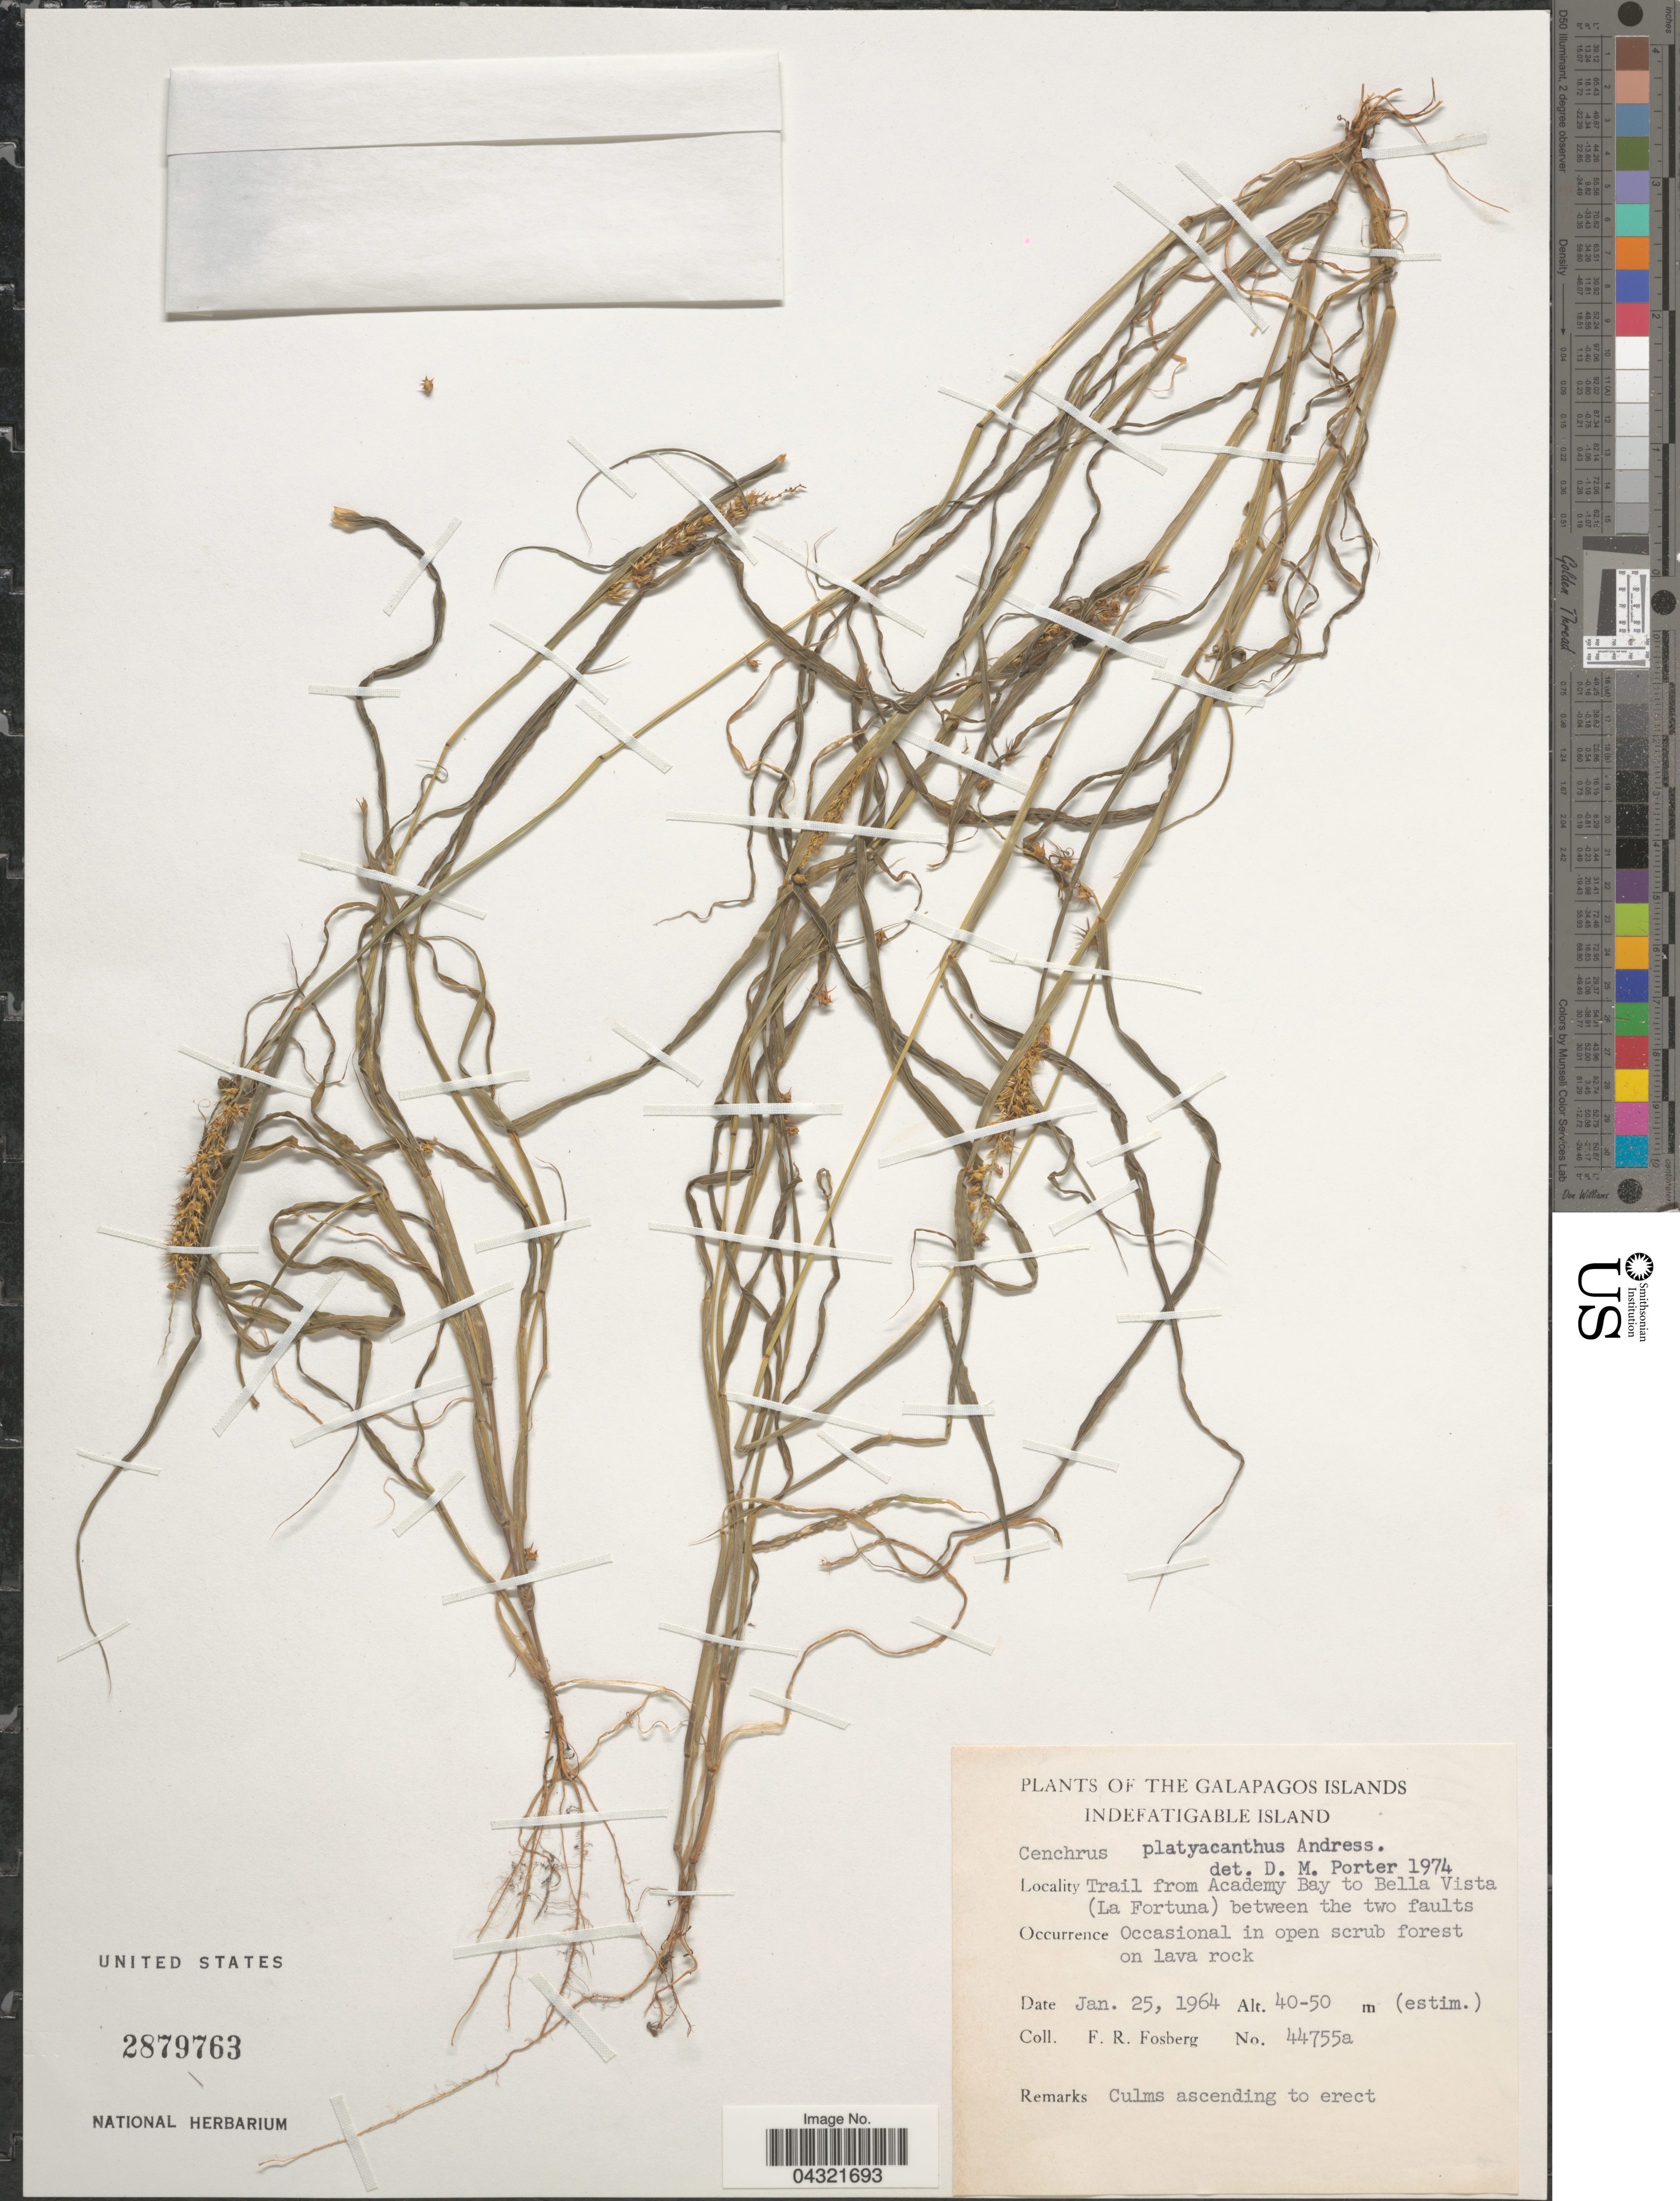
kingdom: Plantae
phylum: Tracheophyta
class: Liliopsida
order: Poales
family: Poaceae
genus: Cenchrus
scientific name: Cenchrus platyacanthus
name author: Andersson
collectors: F. R. Fosberg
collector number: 44755a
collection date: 1964-01-25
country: Ecuador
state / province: Colón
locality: The Galapagos Islands. Indefatigable Island. Trail from Academy Bay to Bella Vista (La Fortuna) between the two faults. Occasional in open scrub forest on lava rock.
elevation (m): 40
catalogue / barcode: US 2879763